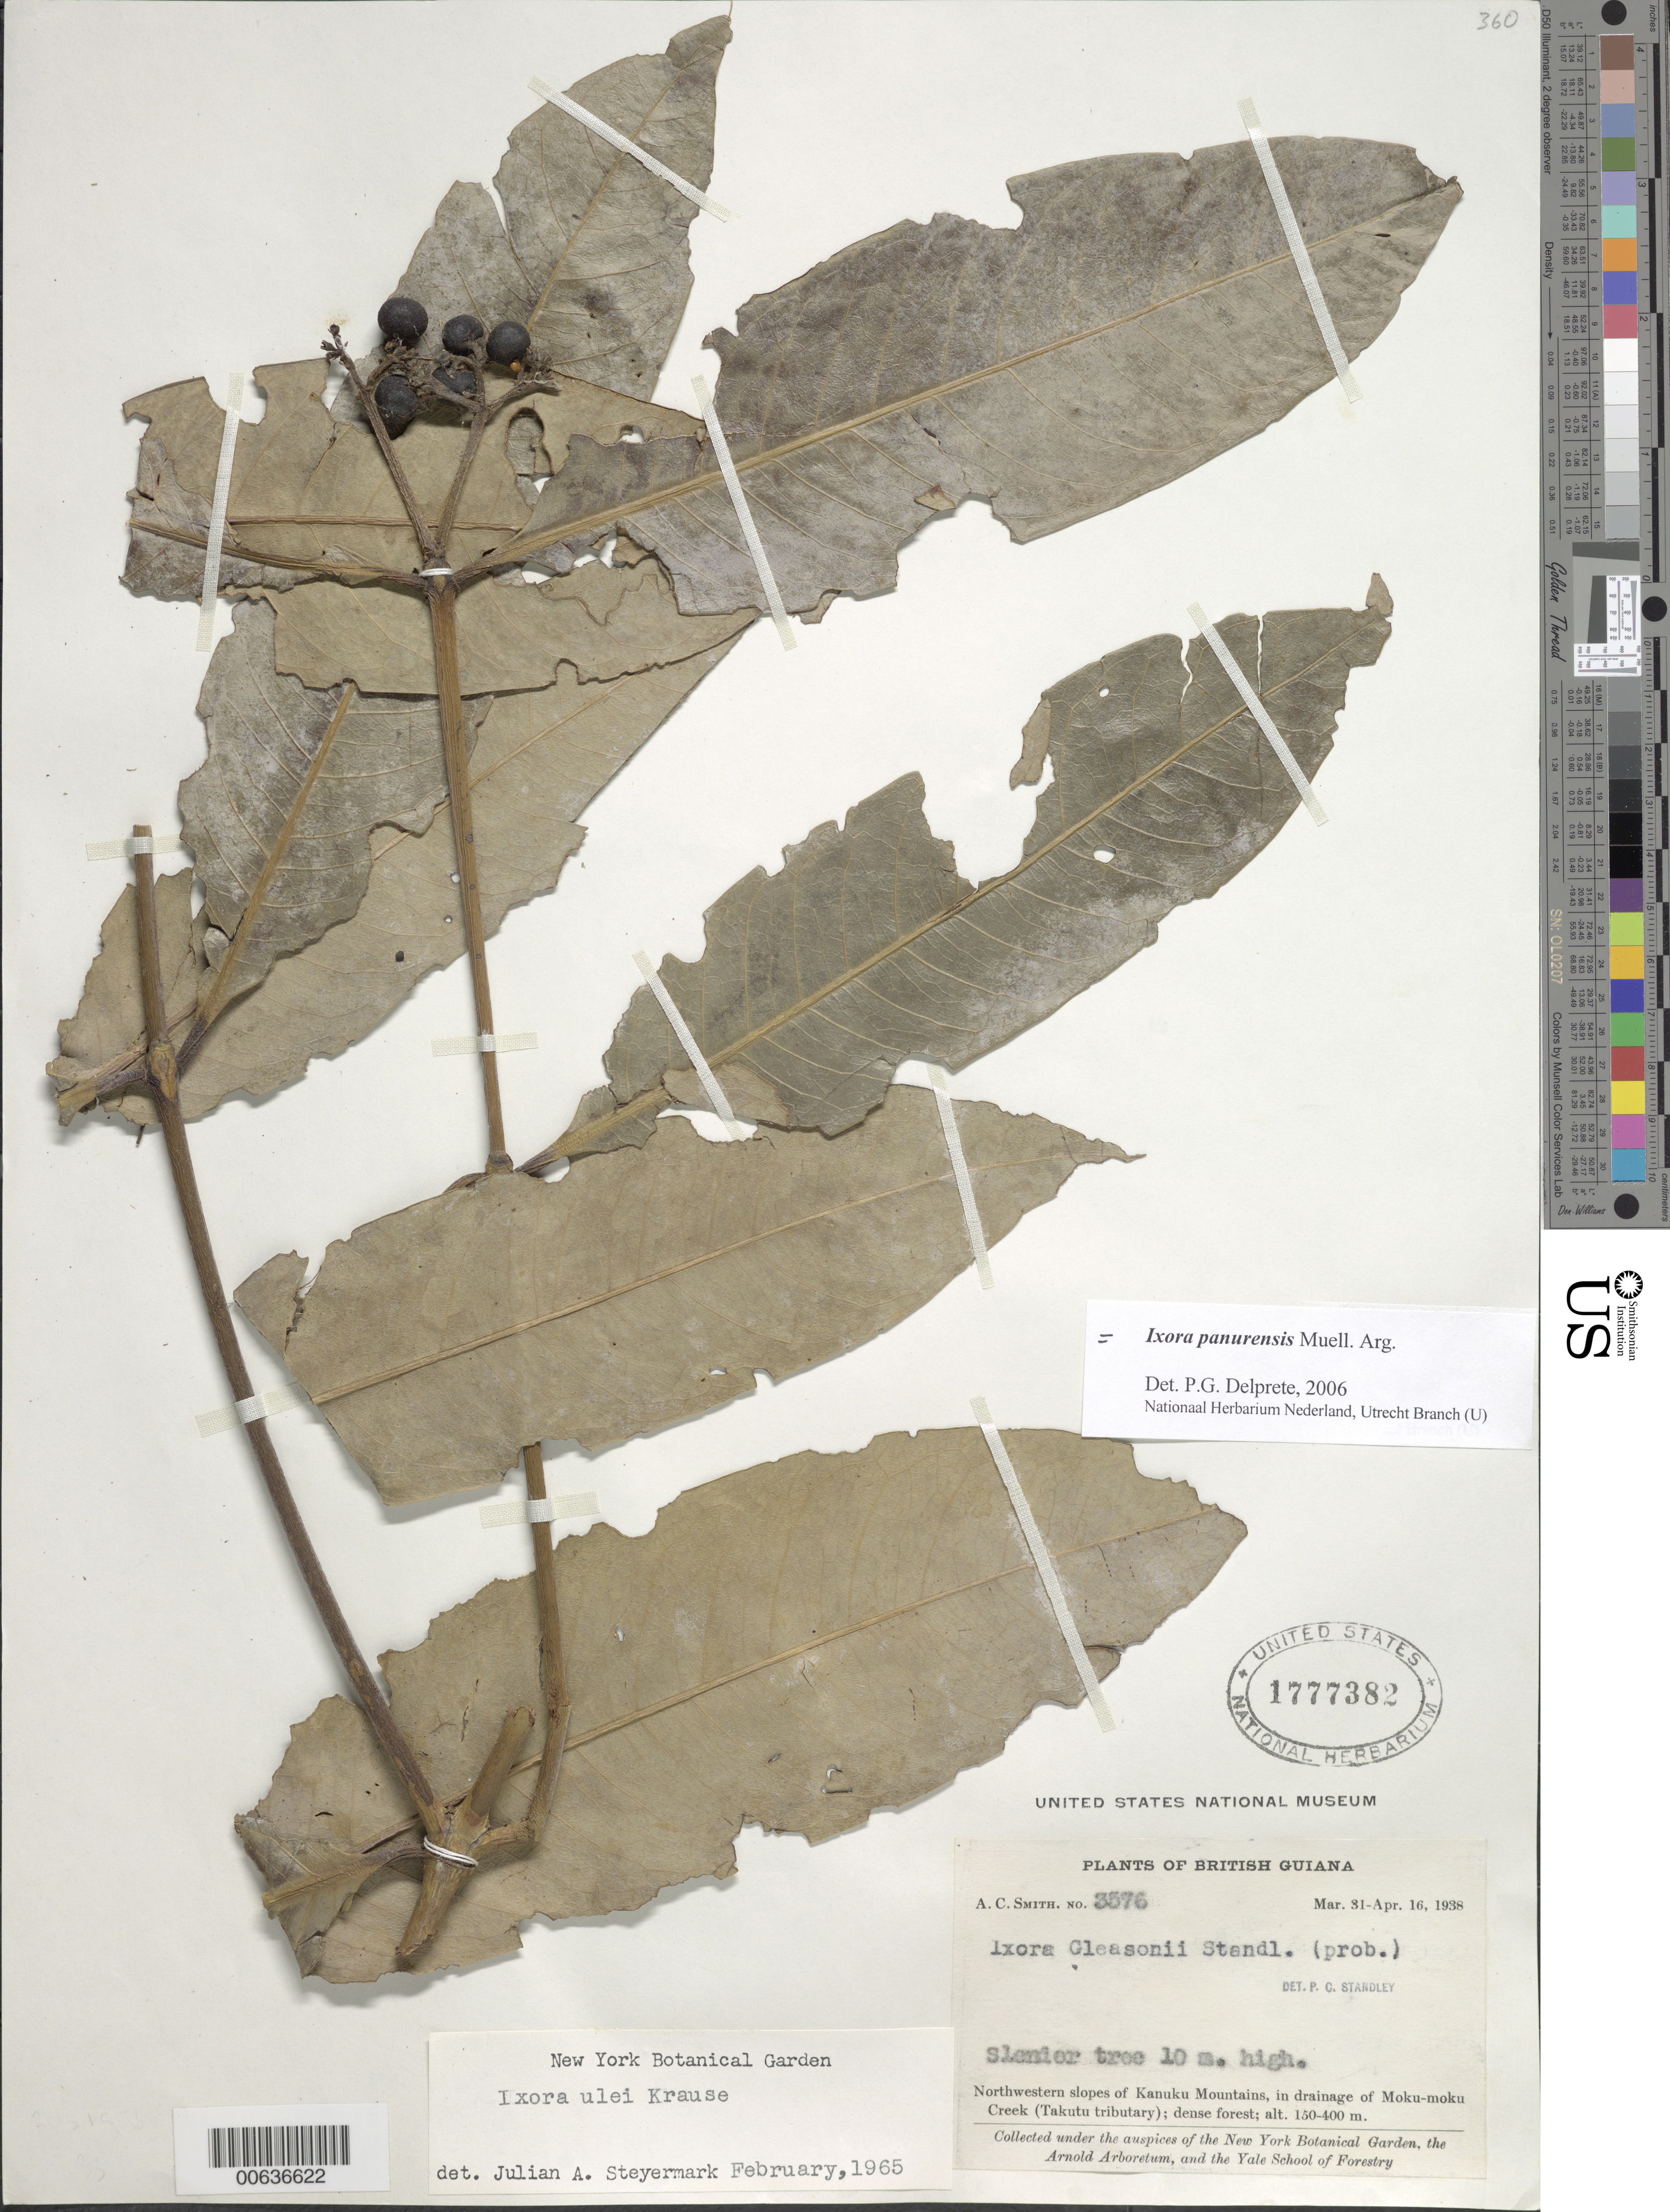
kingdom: Plantae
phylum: Tracheophyta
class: Magnoliopsida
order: Gentianales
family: Rubiaceae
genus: Ixora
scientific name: Ixora panurensis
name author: Müll. Arg.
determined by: Delprete, P. G., Herb. de Guyane Cay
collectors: A. C. Smith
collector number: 3576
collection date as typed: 31-Mar-38 to 16-Apr-38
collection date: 1938-03-31/1938-04-16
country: Guyana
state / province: U. Takutu-U. Essequibo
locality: Kanuku Mts., NW slopes, in drainage of Moku-moku Creek (Takutu tributary)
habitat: Dense forest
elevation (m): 150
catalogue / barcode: US 1777382